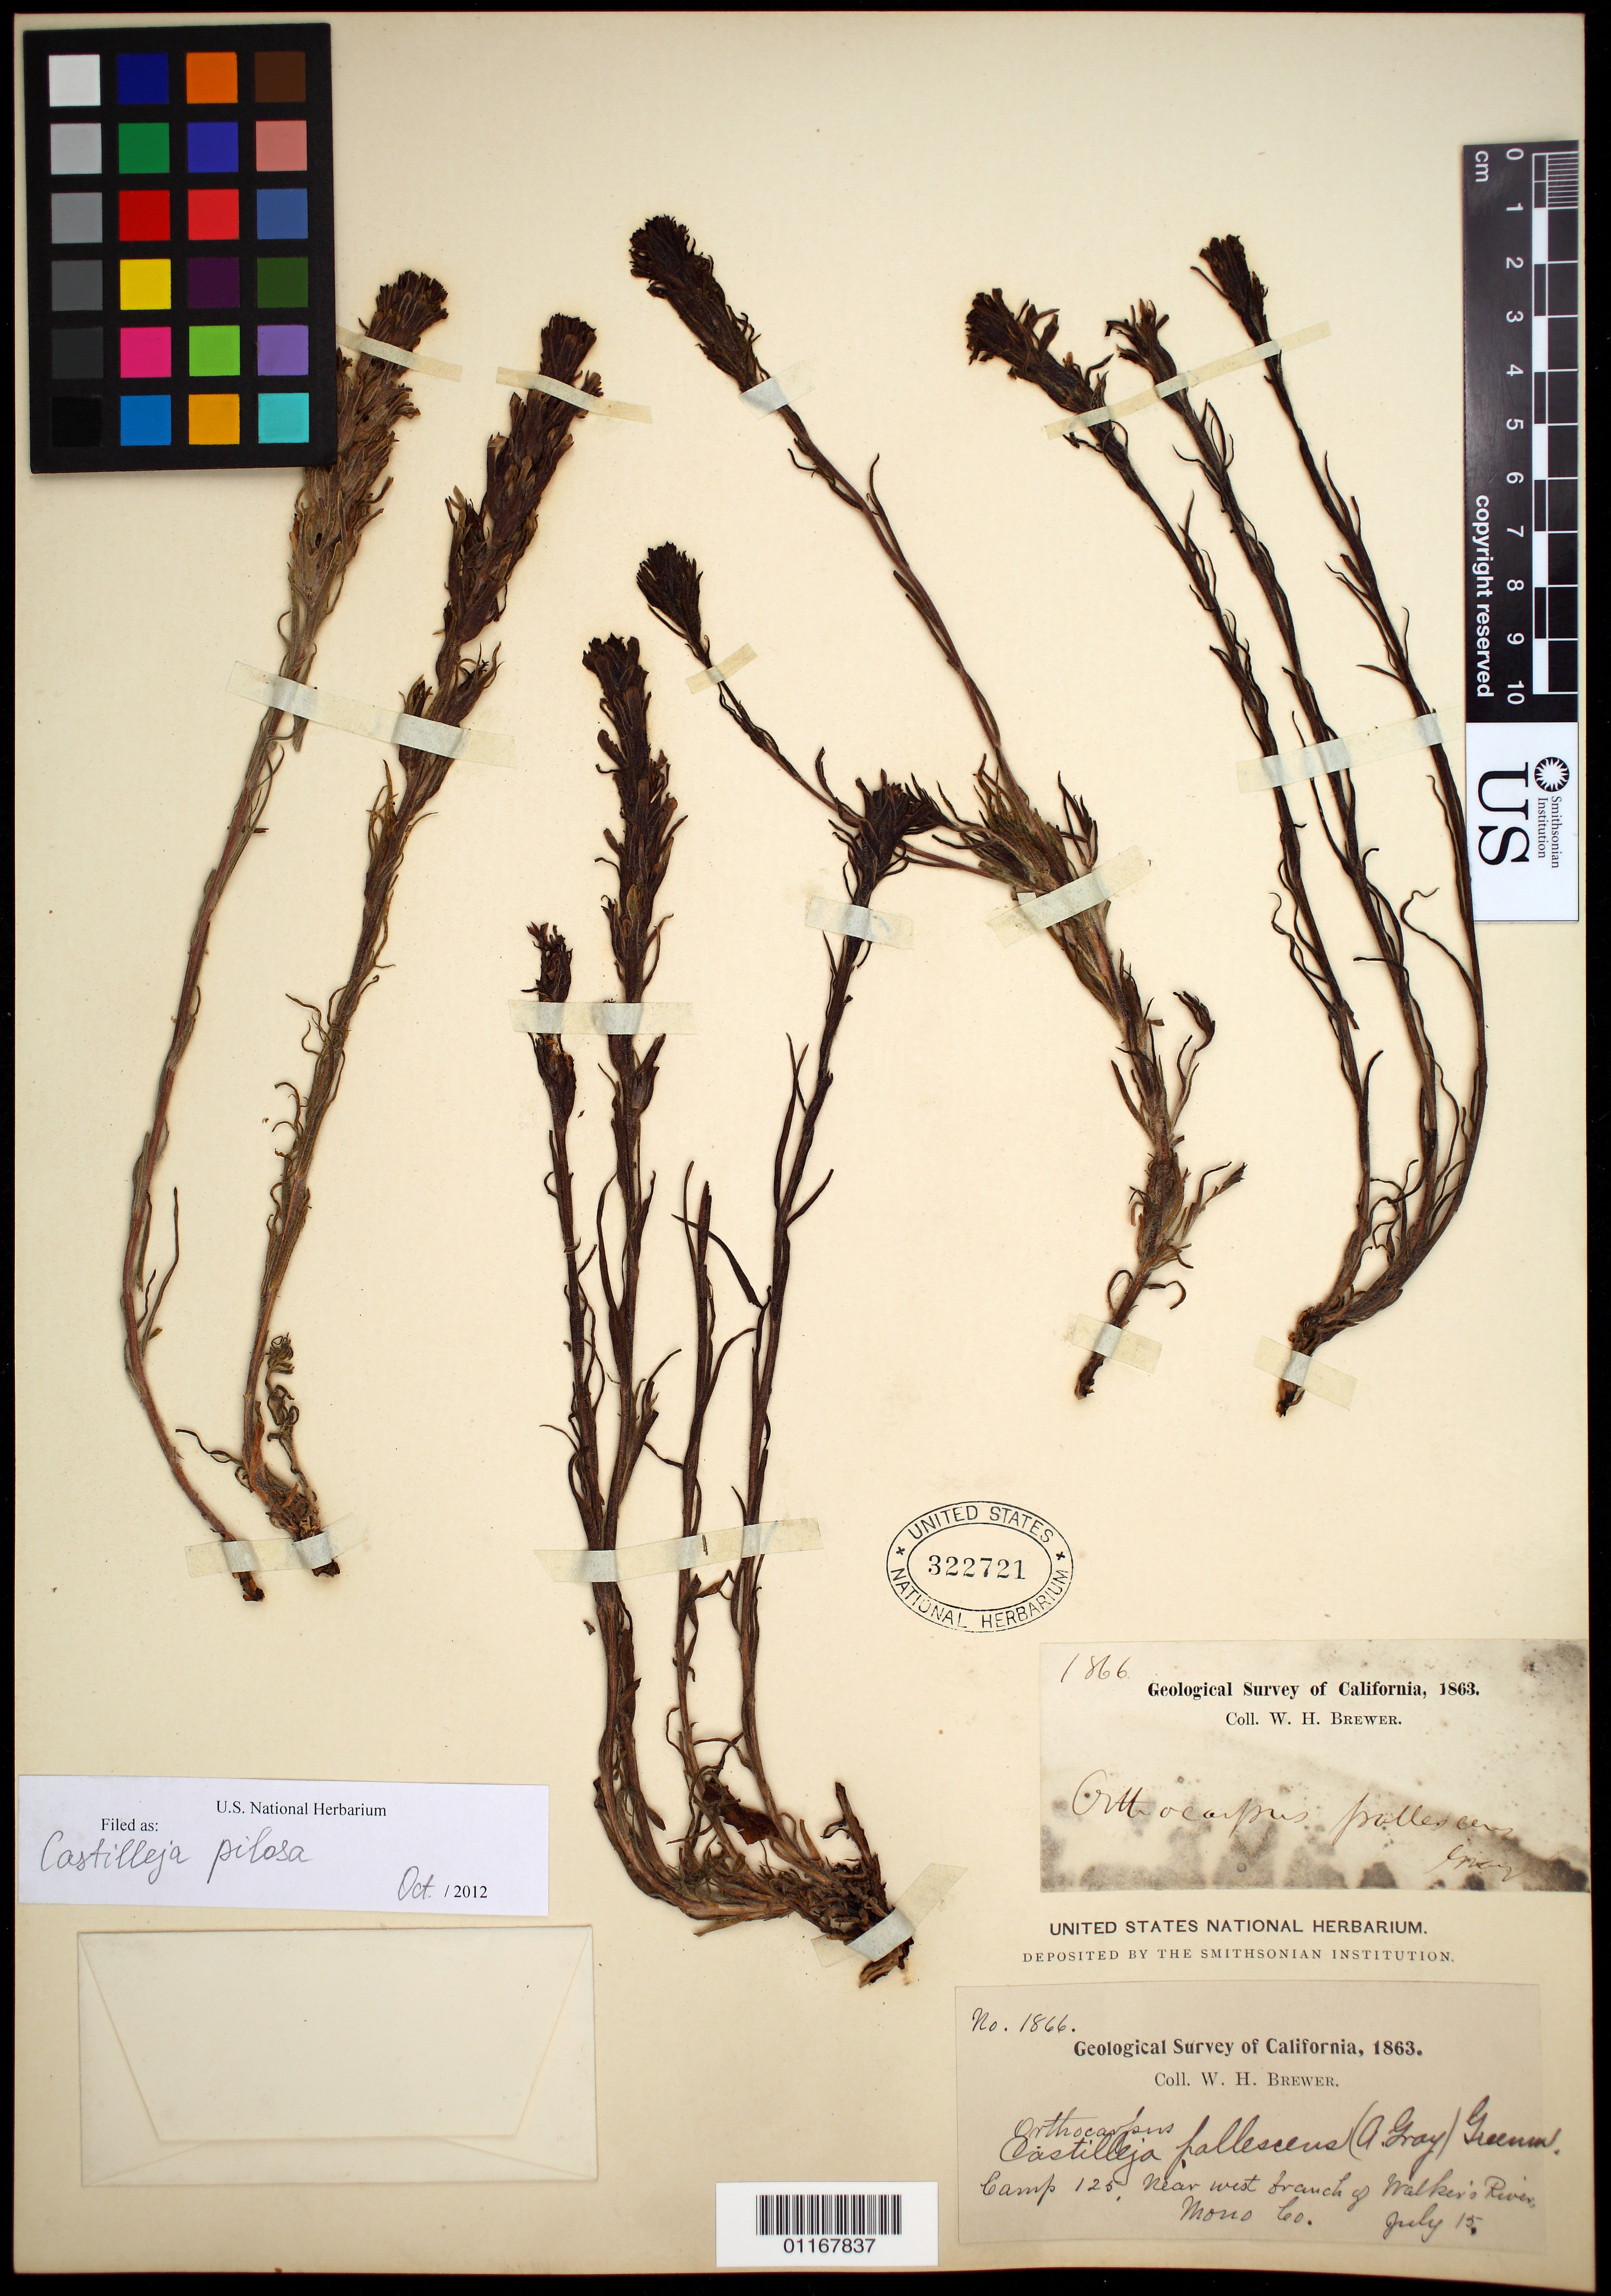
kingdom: Plantae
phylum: Tracheophyta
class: Magnoliopsida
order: Lamiales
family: Orobanchaceae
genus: Castilleja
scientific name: Castilleja pilosa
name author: (S. Watson) Rydb.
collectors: W. H. Brewer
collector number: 1866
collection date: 1863-07-15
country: United States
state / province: California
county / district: Mono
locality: Camp 125, near west branch of Walker River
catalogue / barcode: US 322721